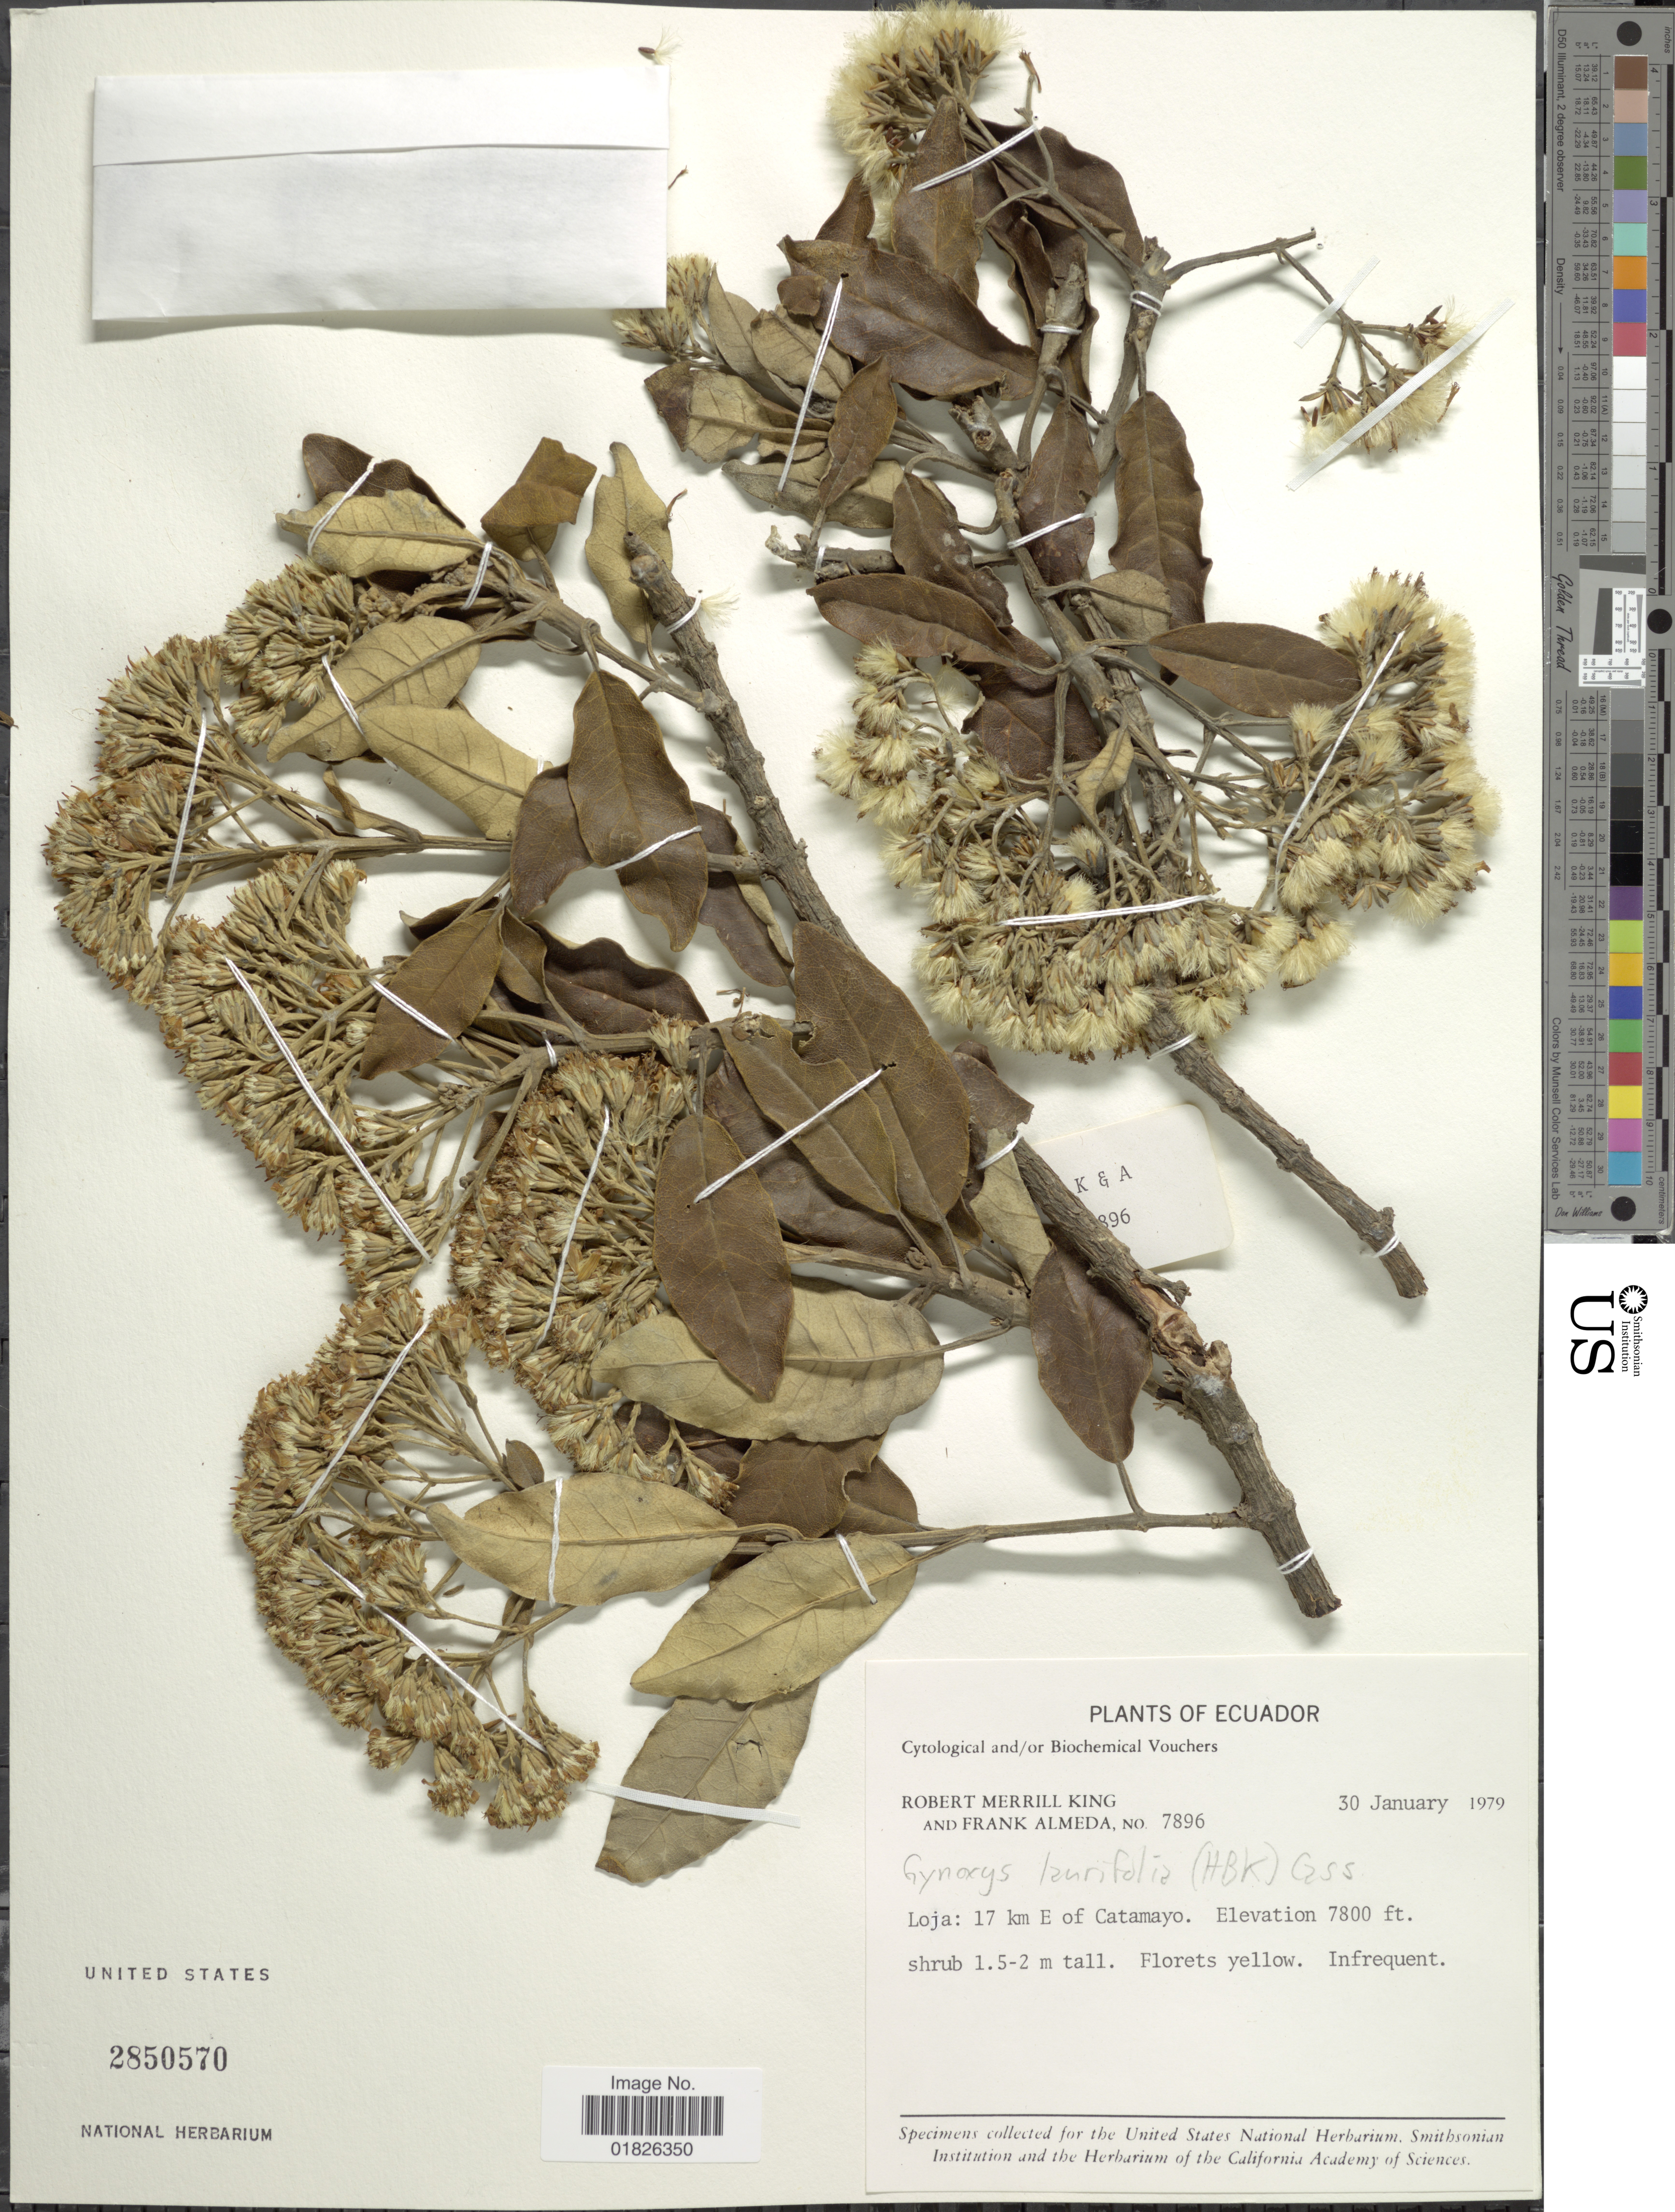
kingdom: Plantae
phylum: Tracheophyta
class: Magnoliopsida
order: Asterales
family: Asteraceae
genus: Gynoxys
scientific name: Gynoxys laurifolia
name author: (Kunth) Cass.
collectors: R. M. King & F. Almeda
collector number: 7896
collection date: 1979-01-30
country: Ecuador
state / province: Loja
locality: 17 km E of Catamayo.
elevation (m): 2377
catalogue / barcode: US 2850570